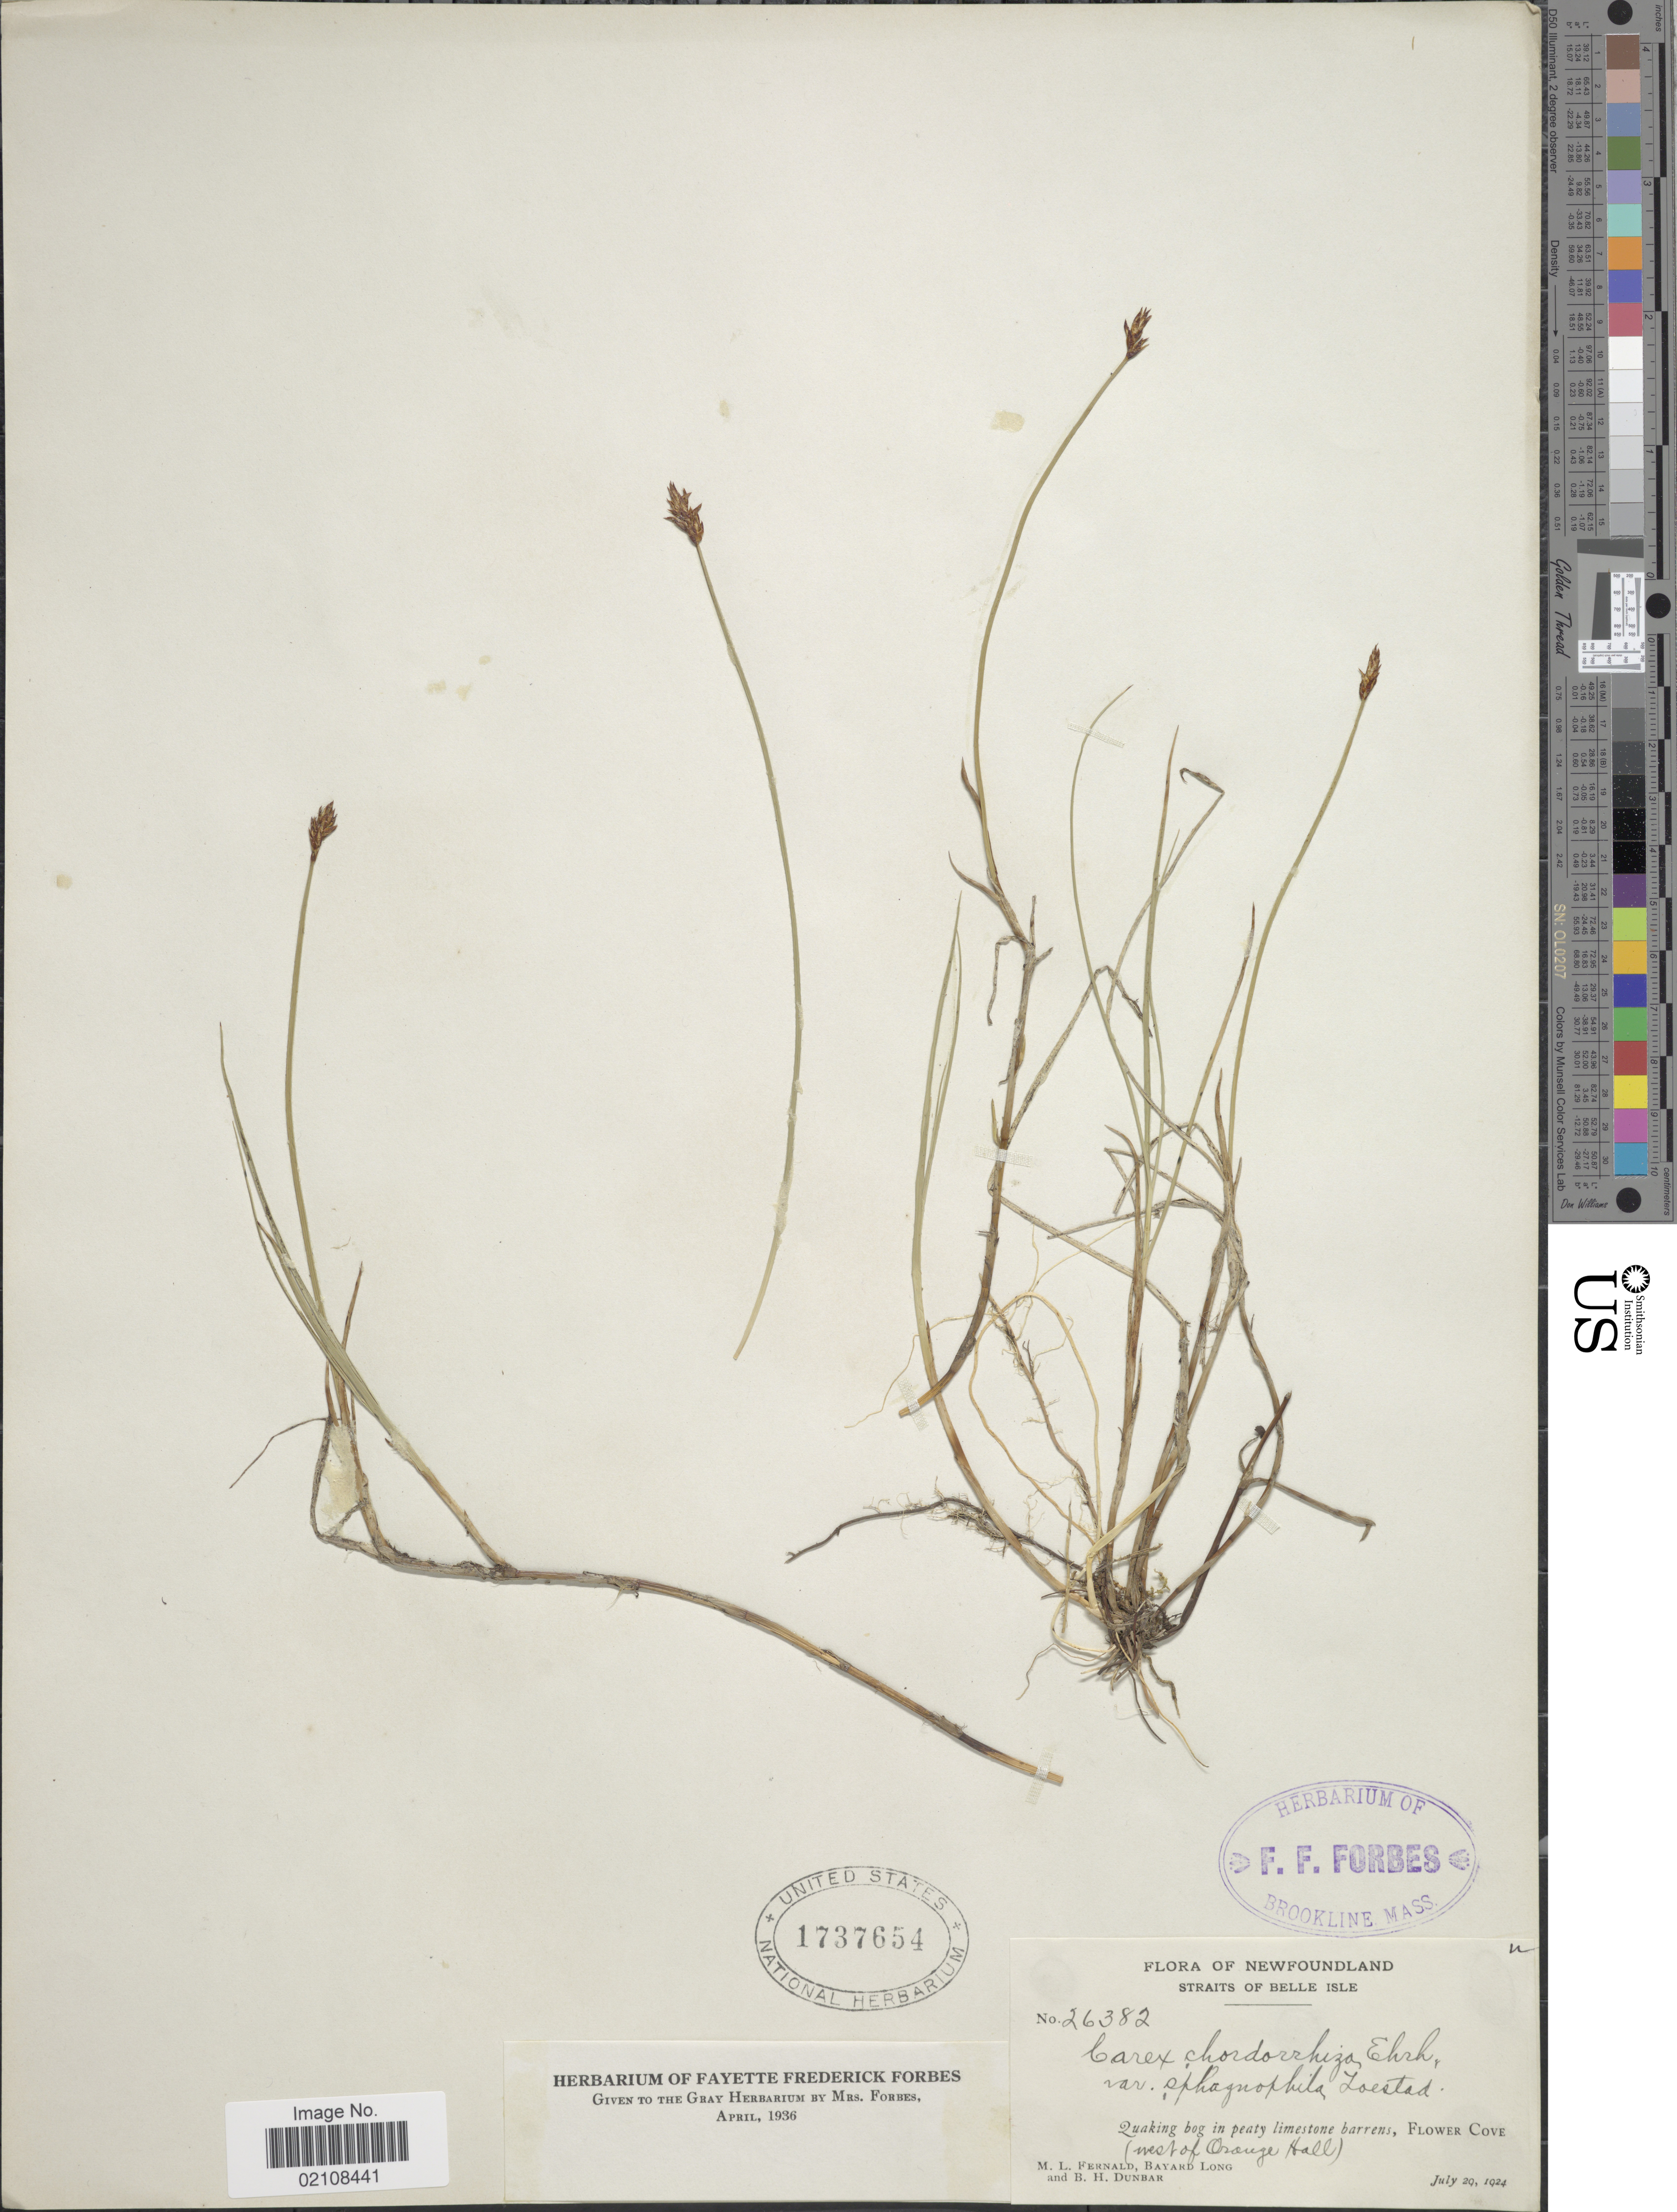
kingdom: Plantae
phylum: Tracheophyta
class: Liliopsida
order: Poales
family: Cyperaceae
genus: Carex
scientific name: Carex chordorrhiza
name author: L. f.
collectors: M. L. Fernald, B. Long & B. Dunbar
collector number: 26382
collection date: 1924-07-29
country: Canada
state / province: Newfoundland and Labrador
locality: Straits of Belle Isle. Quaking bog in peaty limestone barrens, Flower Cove (west of Orange Hall)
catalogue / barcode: US 1737654